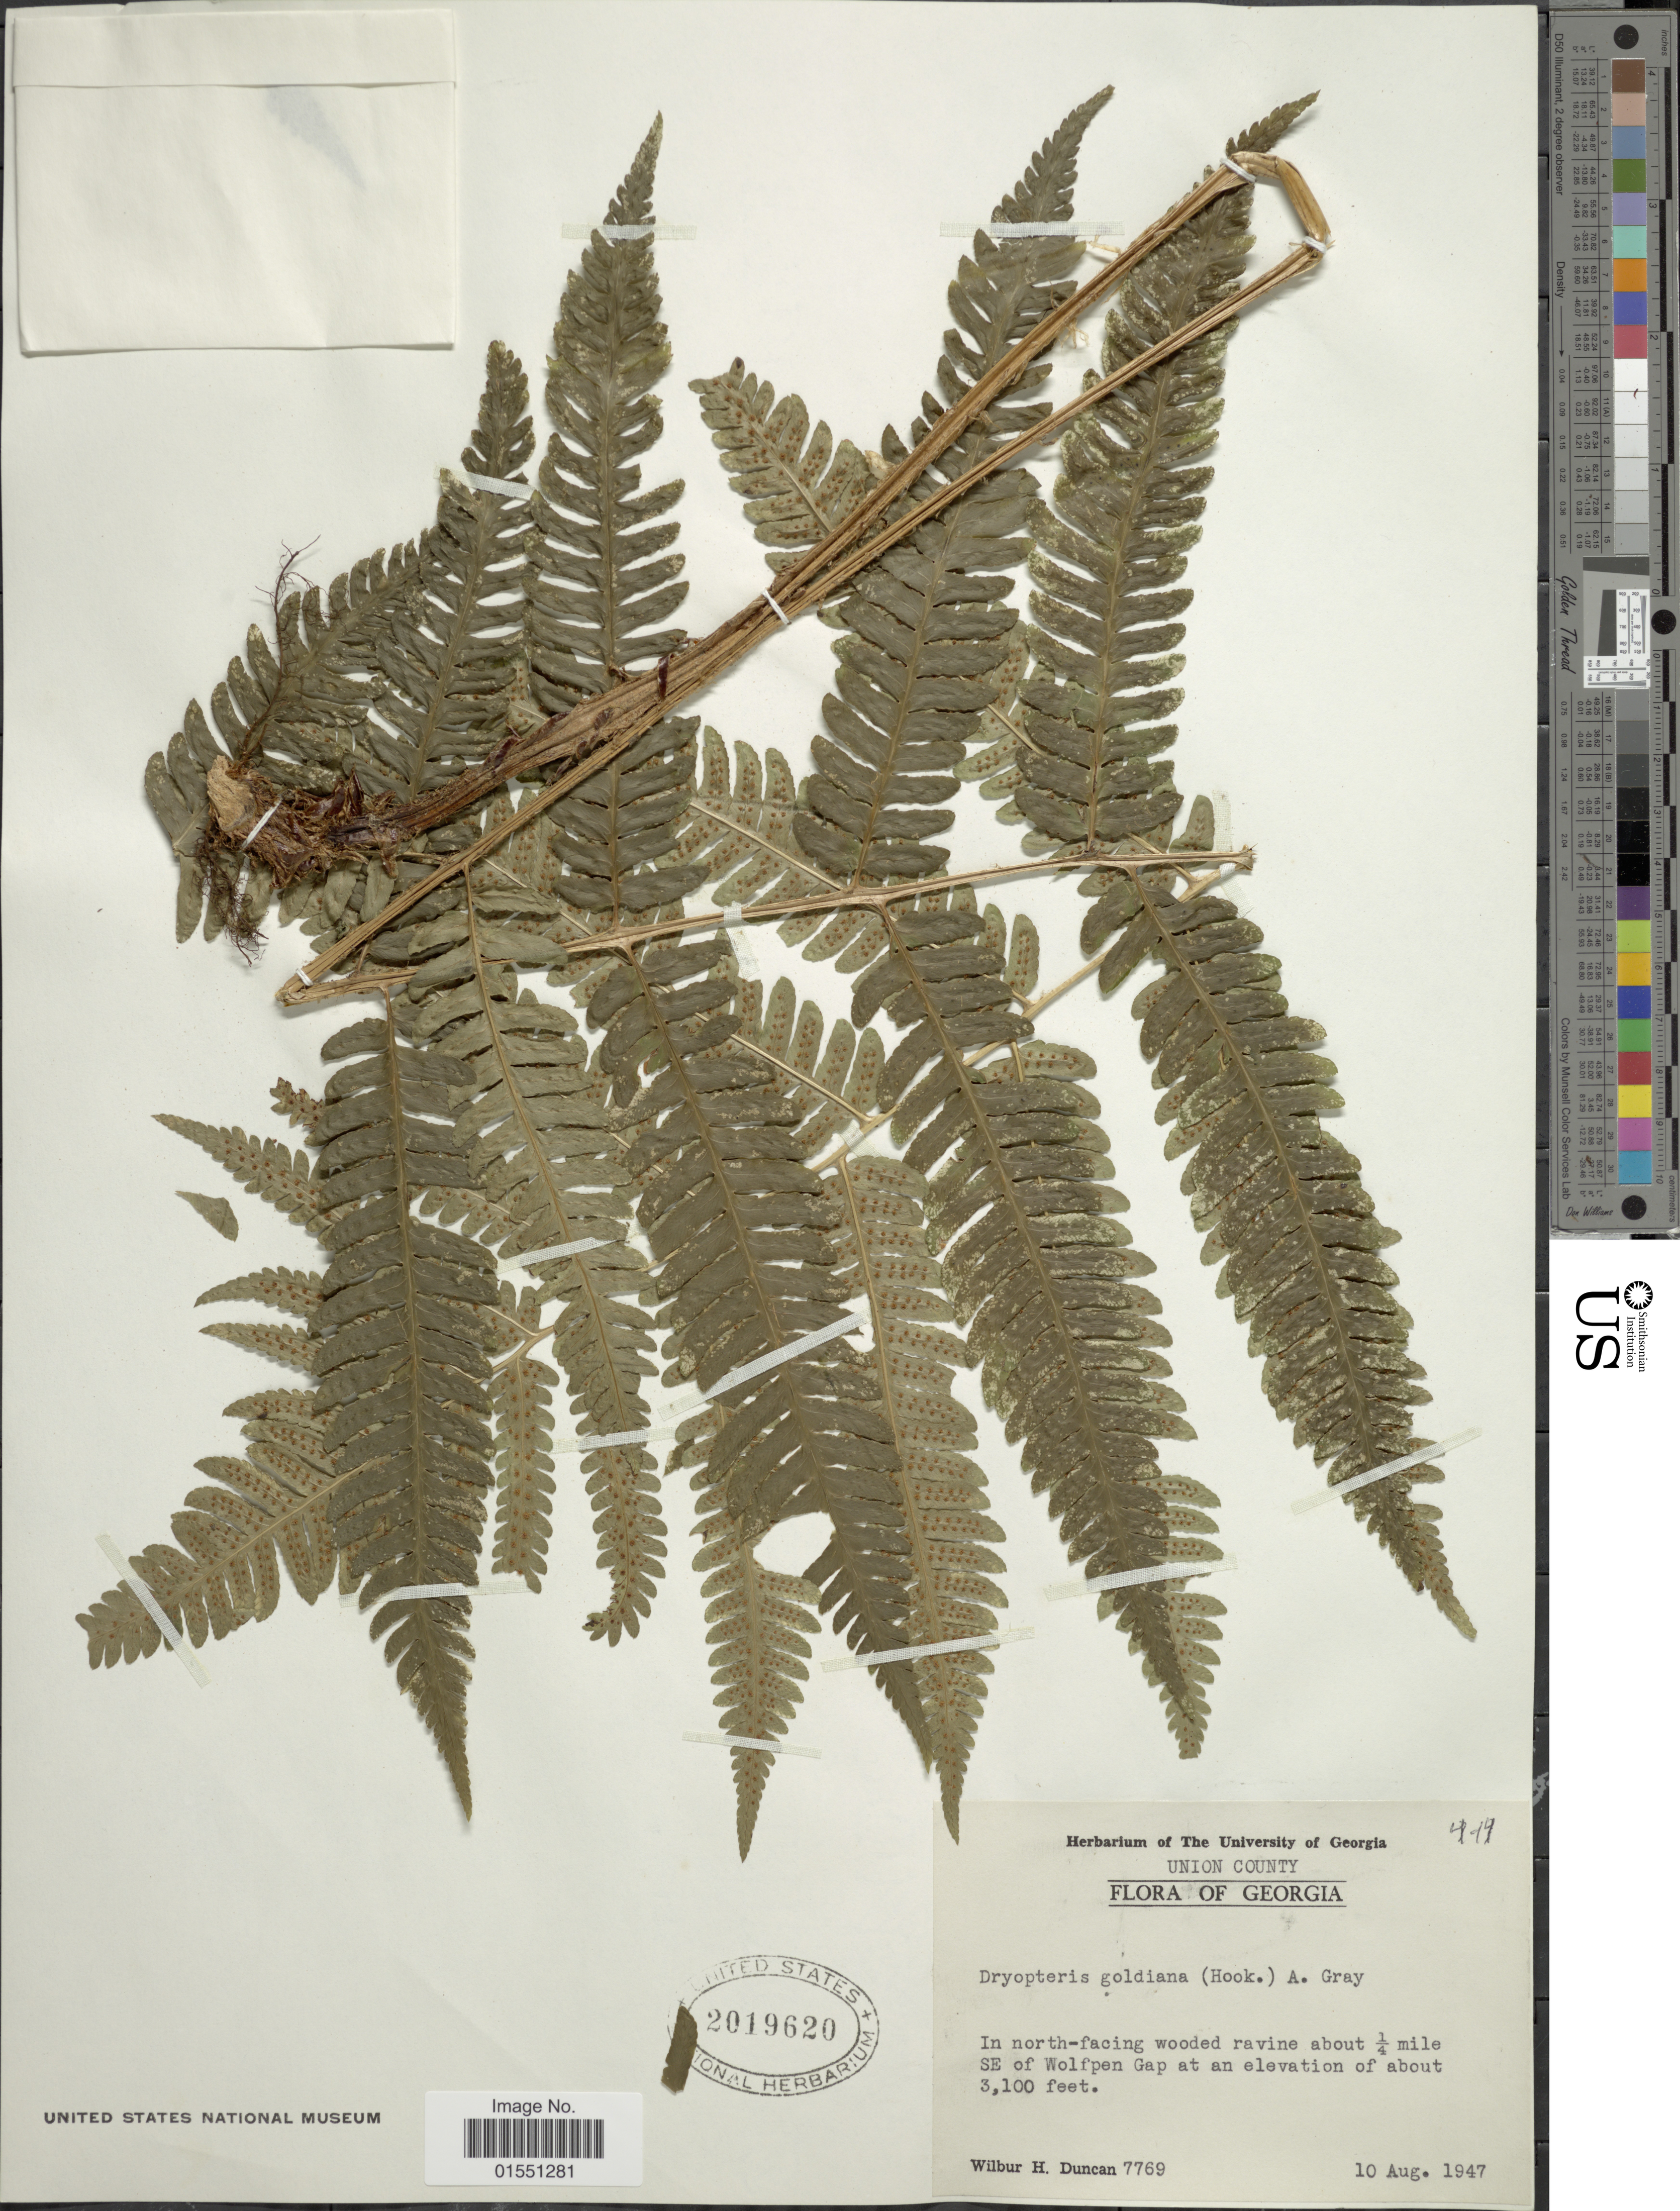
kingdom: Plantae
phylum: Tracheophyta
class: Polypodiopsida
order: Polypodiales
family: Dryopteridaceae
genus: Dryopteris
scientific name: Dryopteris goldiana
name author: (Hook. ex Goldie) A. Gray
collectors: W. H. Duncan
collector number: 7769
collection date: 1947-08-10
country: United States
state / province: Georgia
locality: Union County. In north-facing wooded ravine about ¼ mile SE of Wolfpen Gap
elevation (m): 945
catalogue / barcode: US 2019620